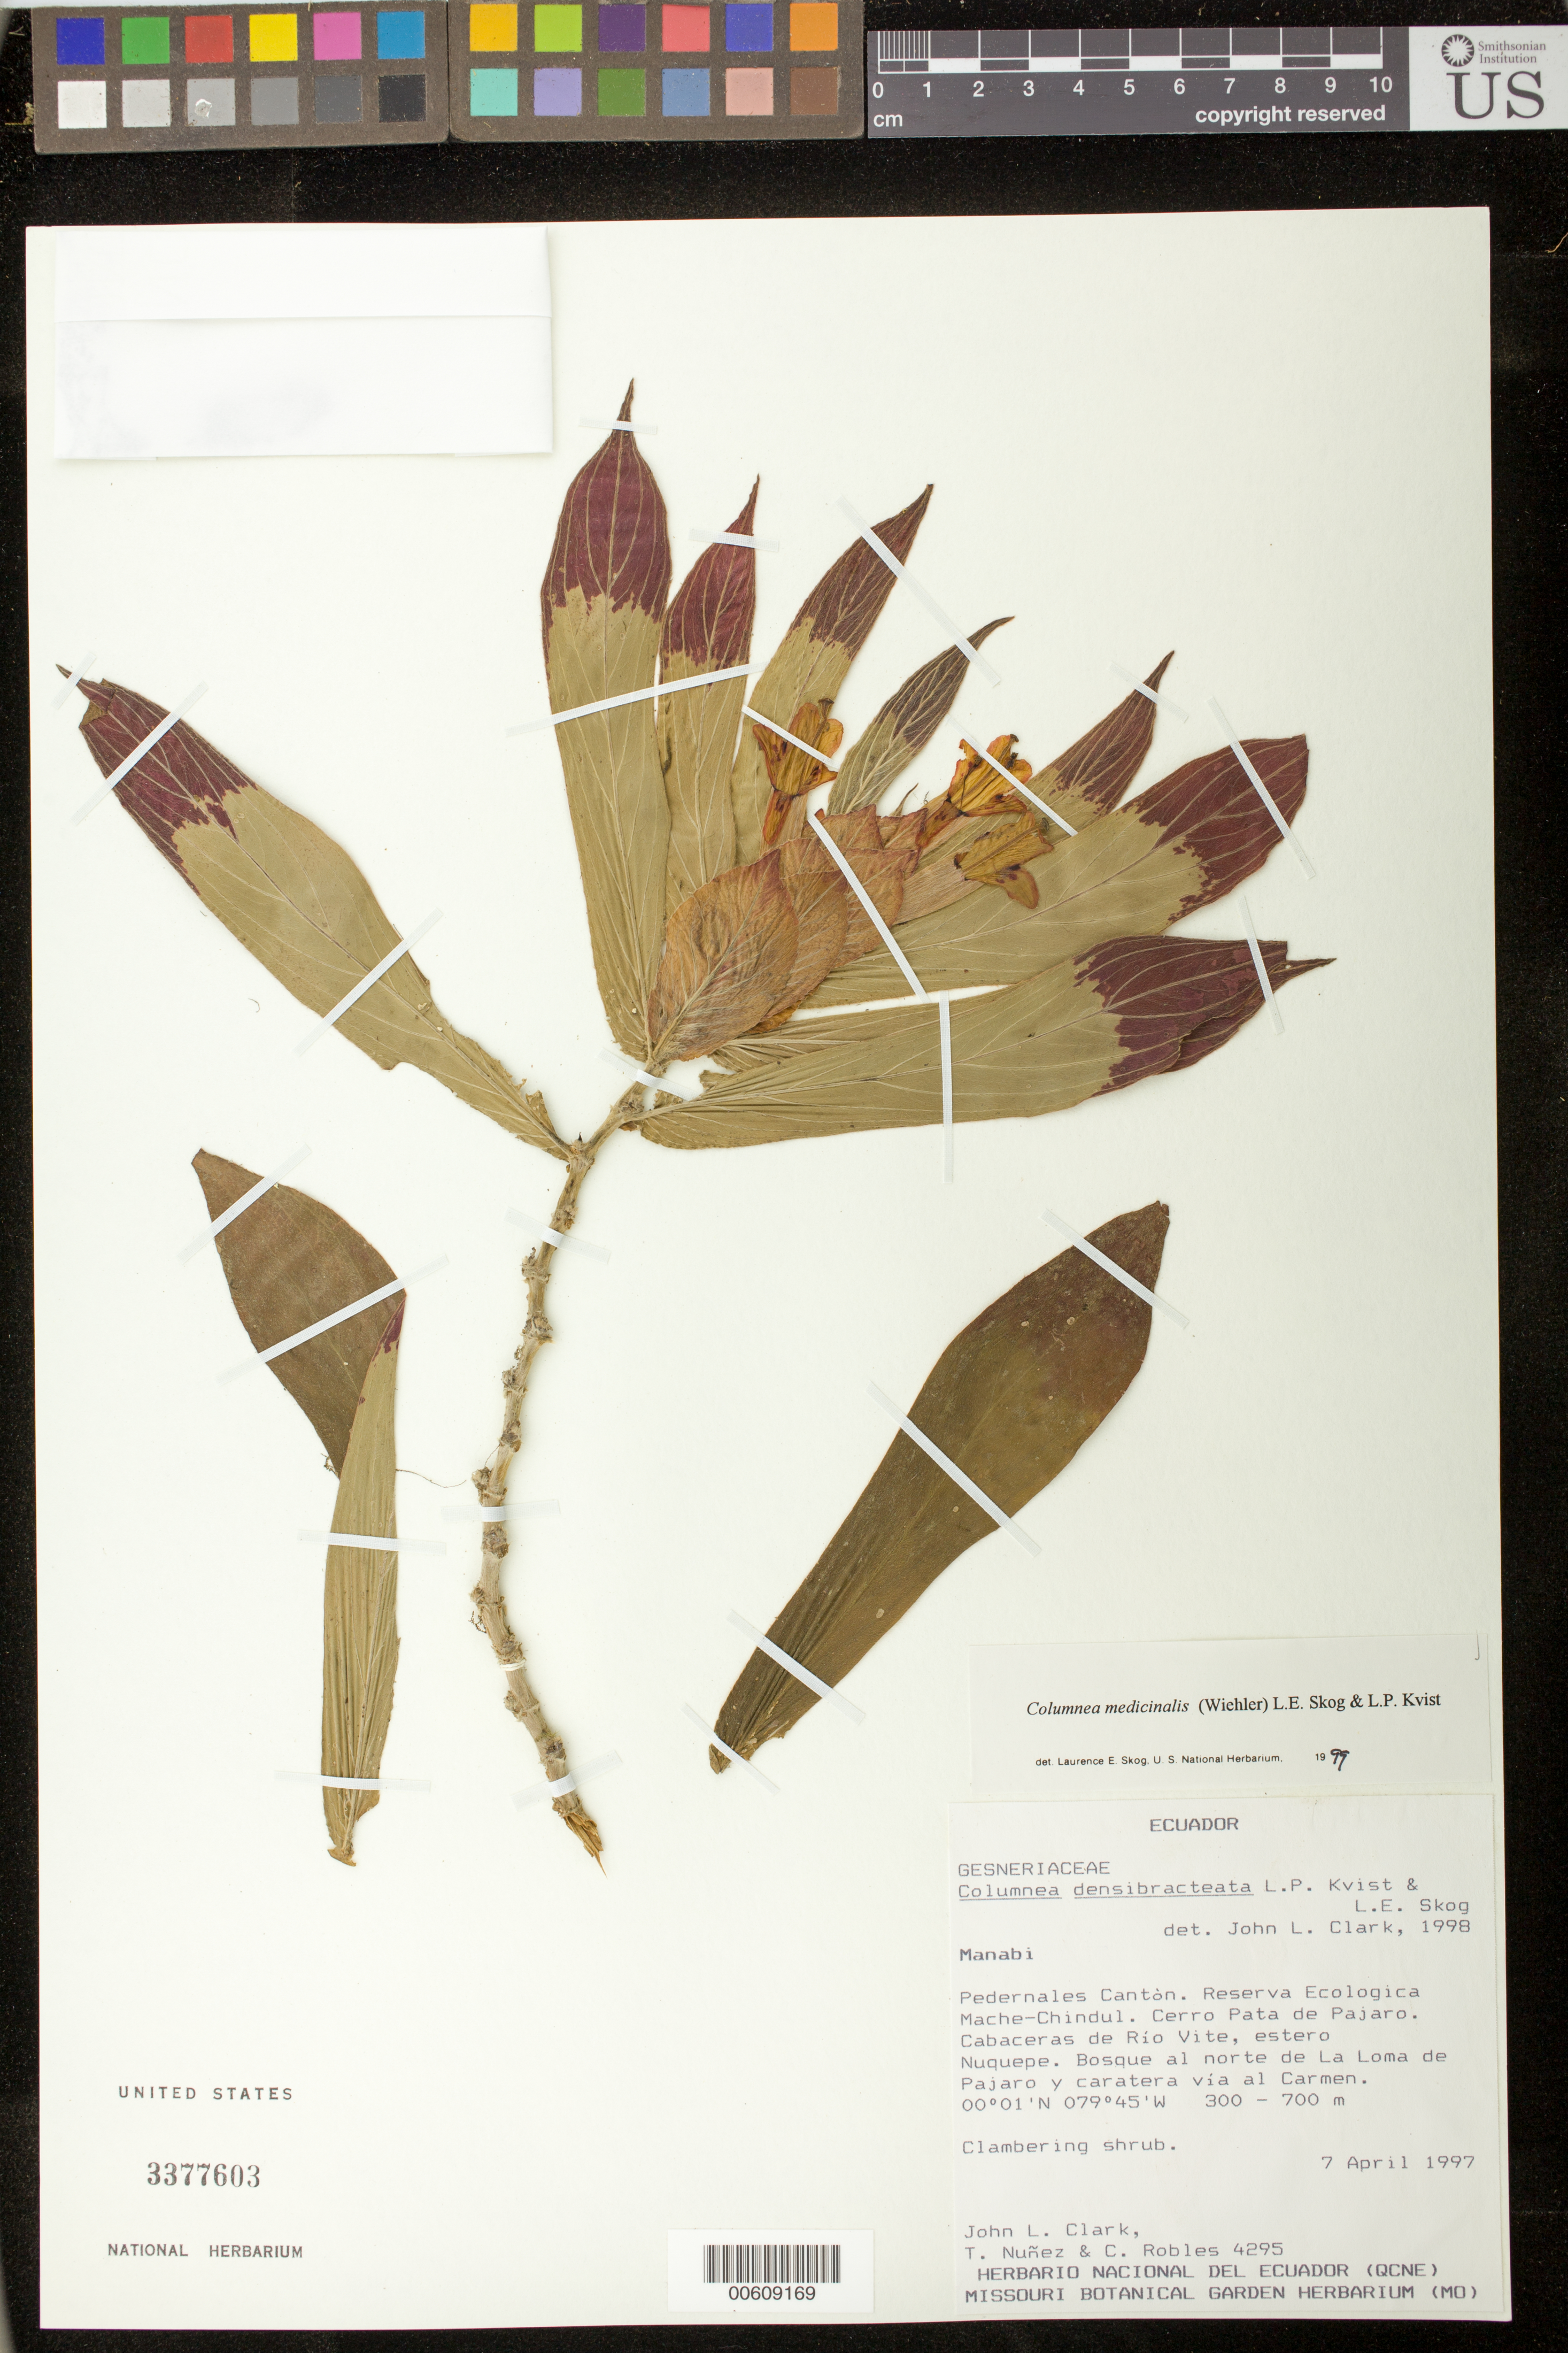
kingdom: Plantae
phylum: Tracheophyta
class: Magnoliopsida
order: Lamiales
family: Gesneriaceae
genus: Columnea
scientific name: Columnea medicinalis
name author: (Wiehler) L.E. Skog & L.P. Kvist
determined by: Skog, Laurence E.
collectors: J. L. Clark, T. Núñez & C. Robles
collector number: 4295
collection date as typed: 07 Apr 1997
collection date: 1997-04-07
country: Ecuador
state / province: Manabí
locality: Pedernales Cantón; Reserva Ecológica Mache-Chindul, Cerro Pata de Pajaro, Cabaceras de Río Vite, estero Nuquepe; Bosque al N de La Loma de Pajaro y carretera vía al Carmen.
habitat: Bosque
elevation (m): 300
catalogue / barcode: US 3377603